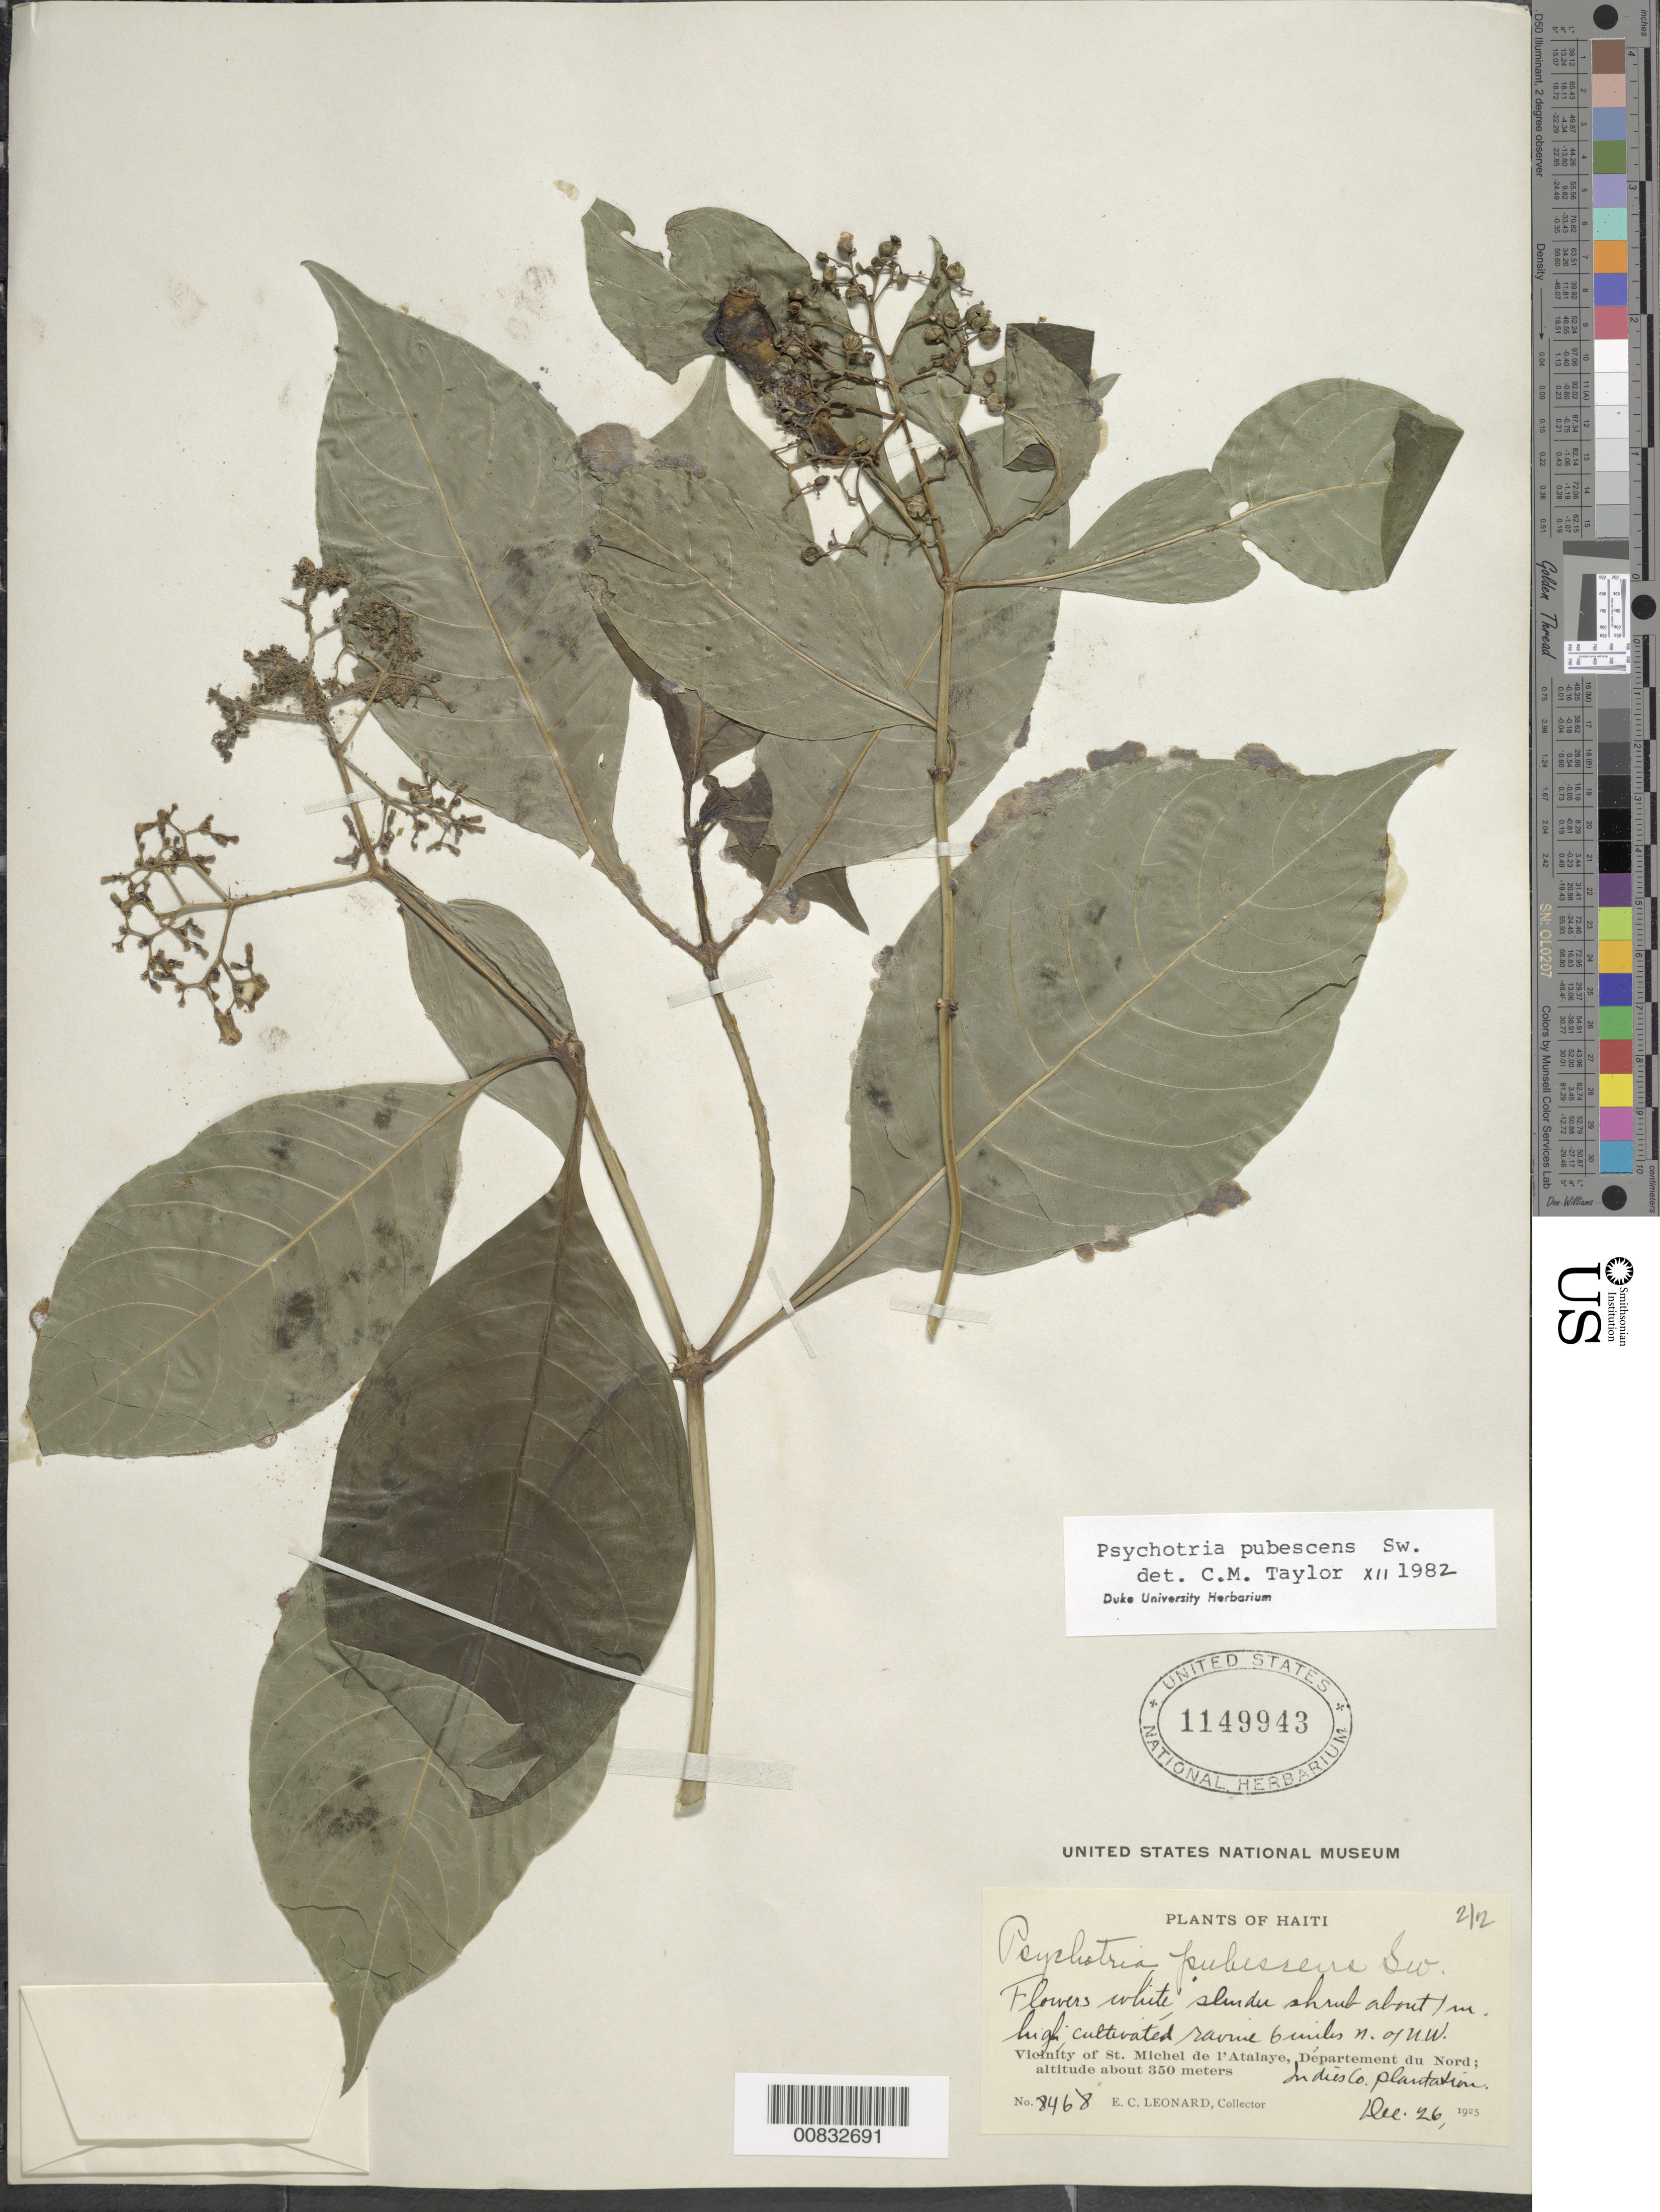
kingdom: Plantae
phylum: Tracheophyta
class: Magnoliopsida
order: Gentianales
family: Rubiaceae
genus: Psychotria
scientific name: Psychotria pubescens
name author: Sw.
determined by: Taylor, Charlotte M.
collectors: E. C. Leonard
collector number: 8468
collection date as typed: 26 Dec 1925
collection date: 1925-12-26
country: Haiti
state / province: Artibonite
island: Hispaniola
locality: Vicinity of St. Michel de l'Atalaye, 6 miles N of UW Indies Co Plantation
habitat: Cultivated ravine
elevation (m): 350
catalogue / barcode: US 1149943